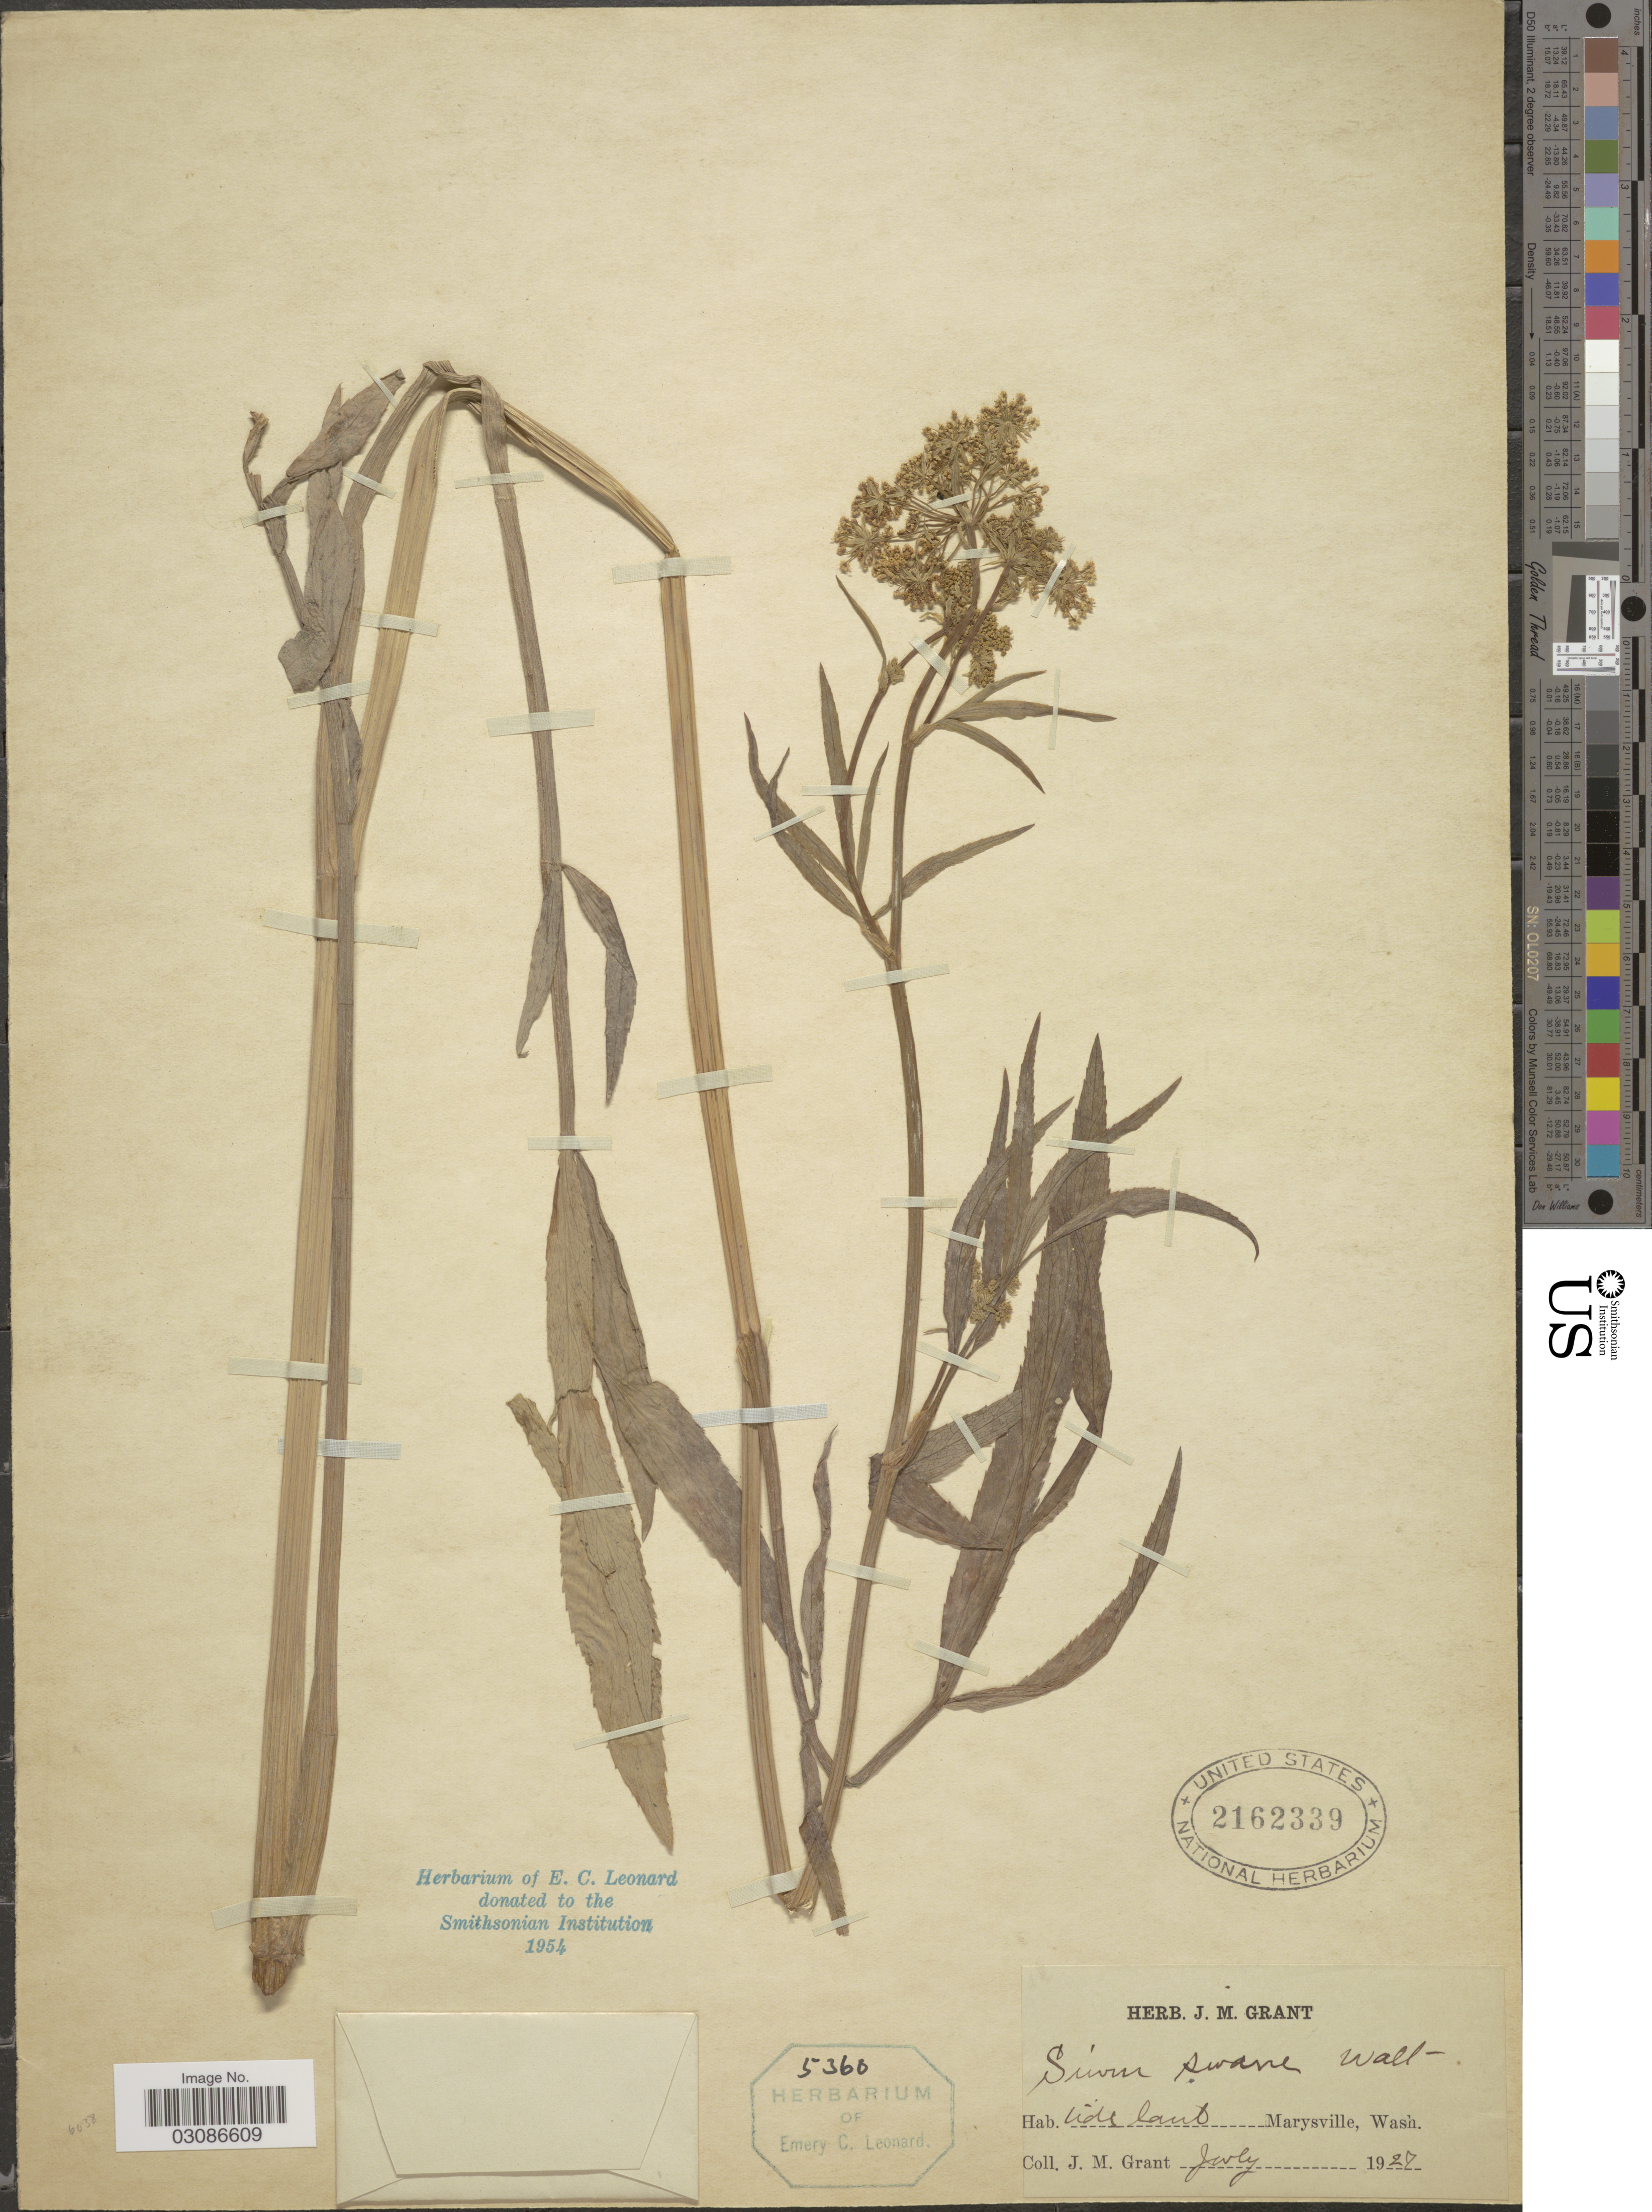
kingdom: Plantae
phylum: Tracheophyta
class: Magnoliopsida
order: Apiales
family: Apiaceae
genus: Sium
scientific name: Sium suave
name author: Walter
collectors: J. M. Grant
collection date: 1927-07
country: United States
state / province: Washington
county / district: Snohomish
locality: Marysville.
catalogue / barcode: US 2162339